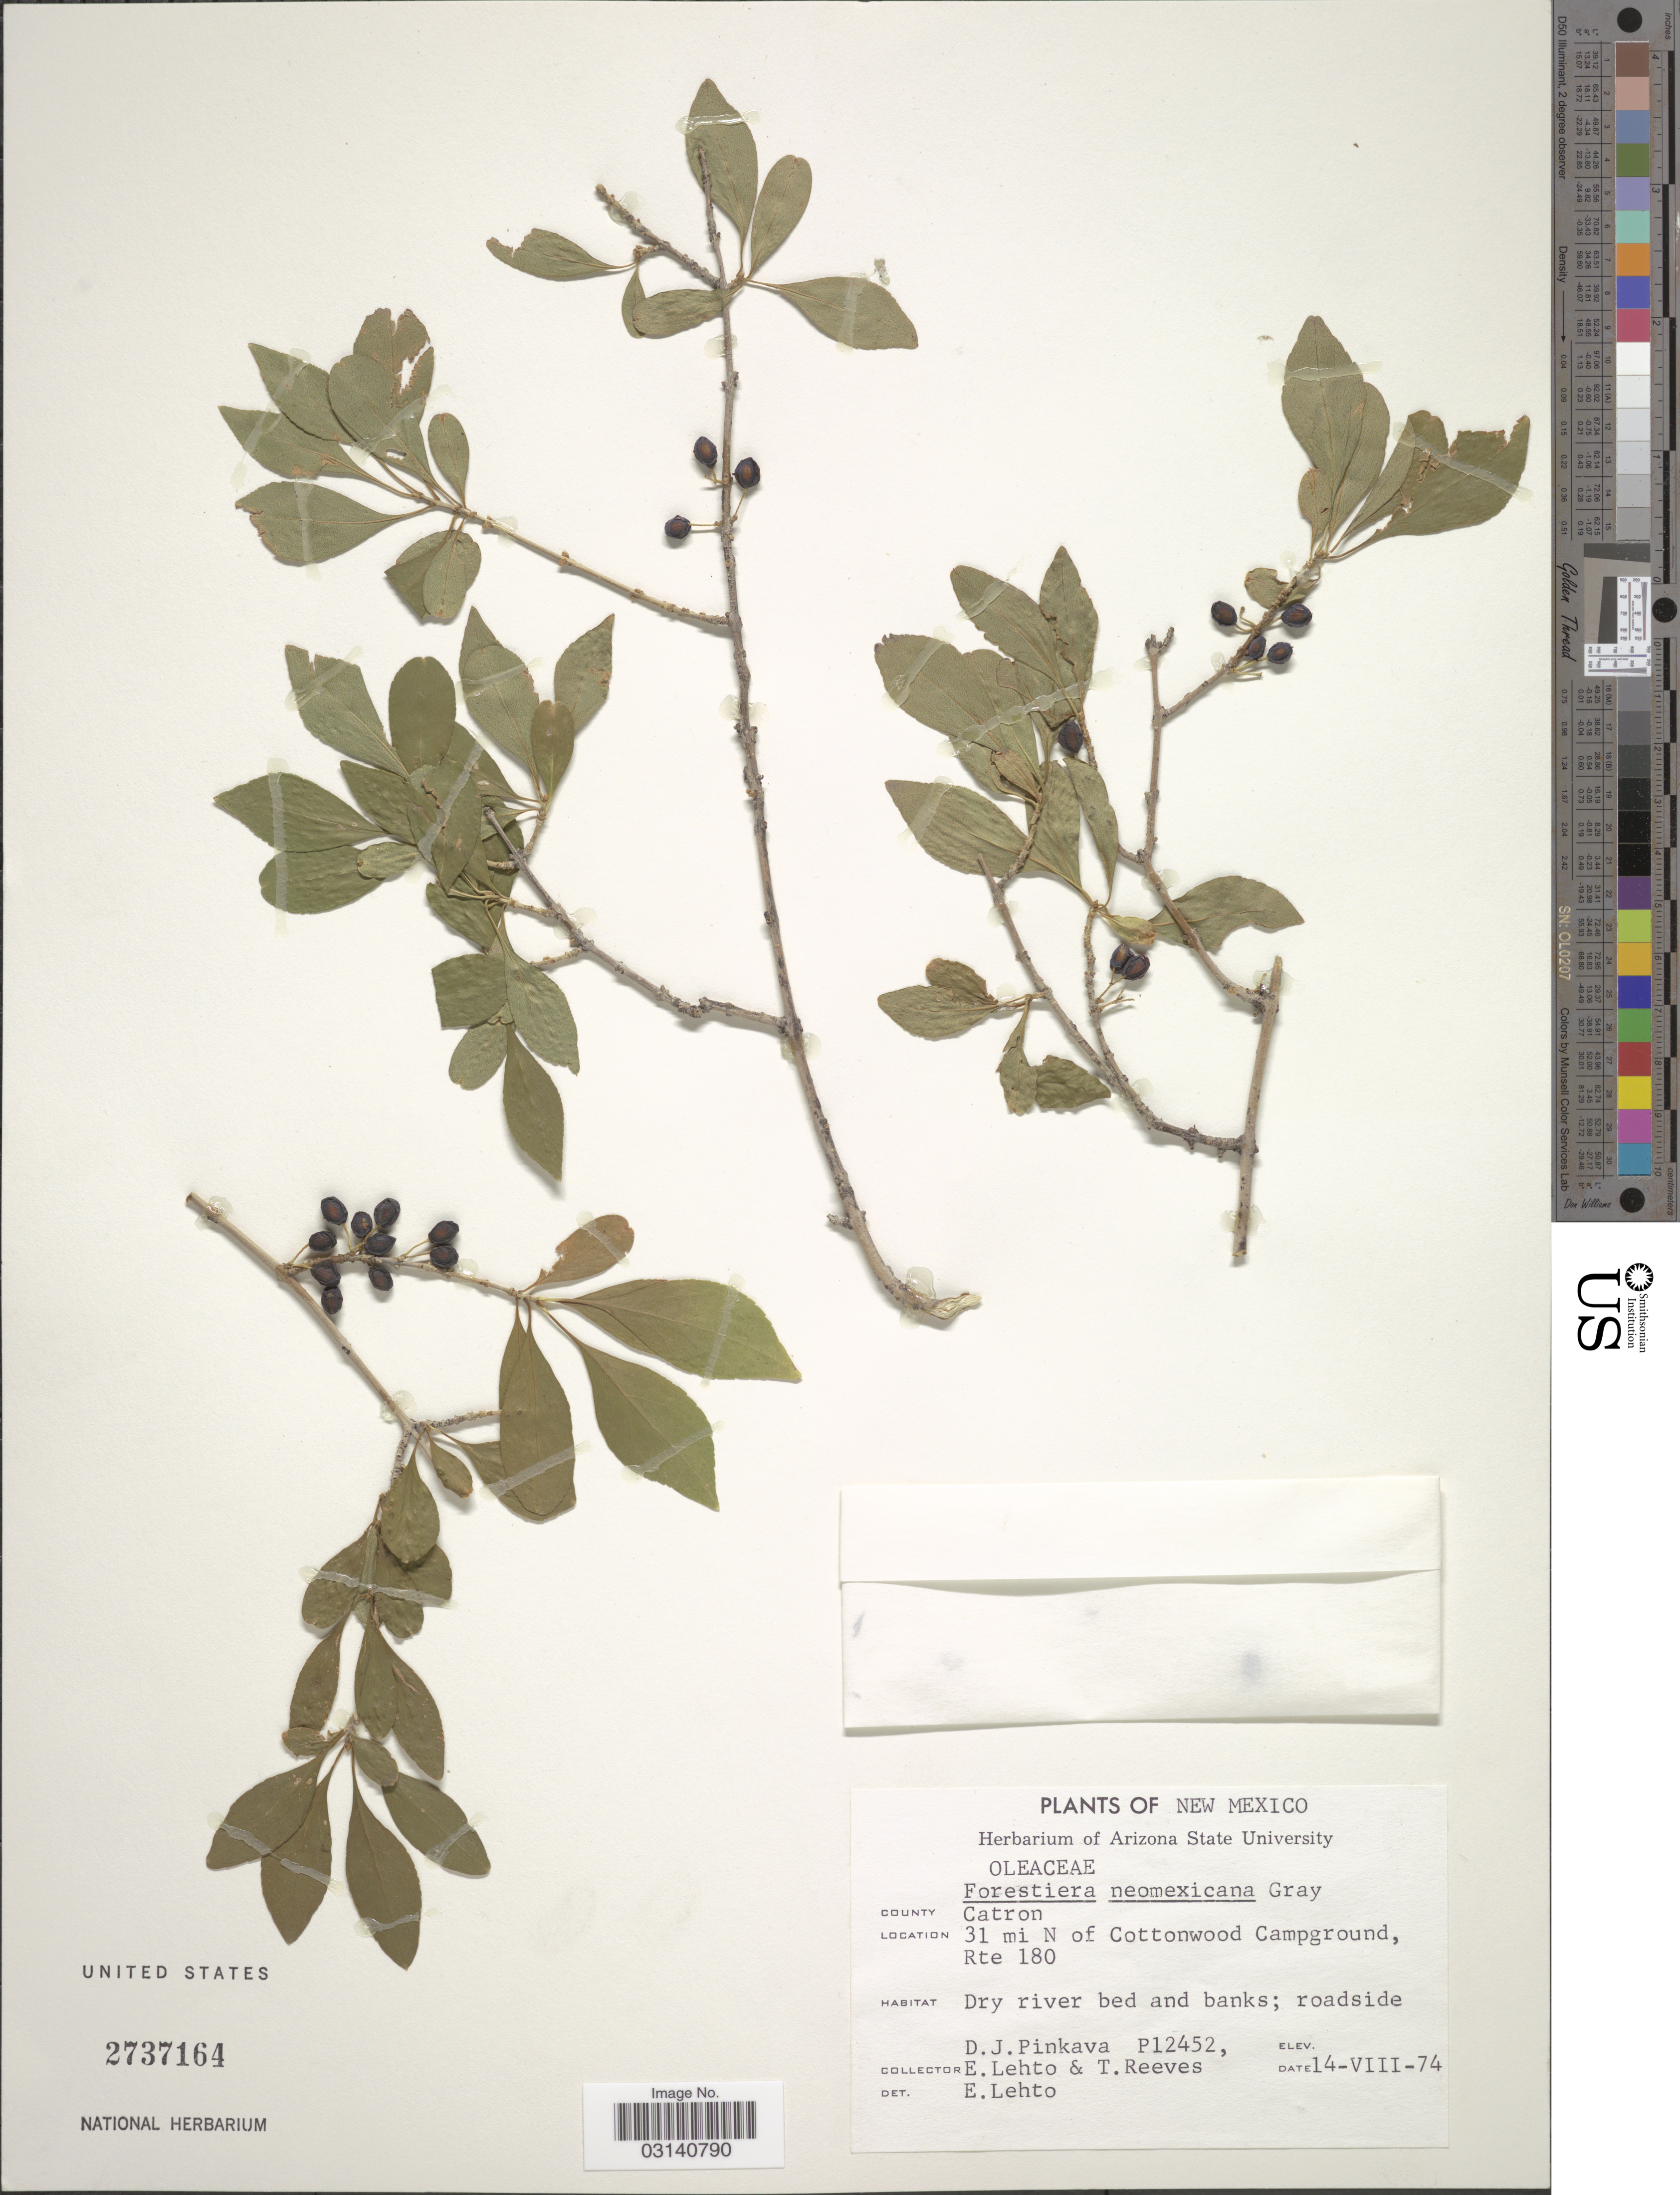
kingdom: Plantae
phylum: Tracheophyta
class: Magnoliopsida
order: Lamiales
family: Oleaceae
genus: Forestiera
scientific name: Forestiera neomexicana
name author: A. Gray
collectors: D. J. Pinkava, E. Lehto & T. Reeves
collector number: P12452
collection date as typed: Transcribed d/m/y: 14/8/74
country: United States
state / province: New Mexico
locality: County Catron. 31 mi N of Cottonwood Campground, Rte 180.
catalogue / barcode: US 2737164